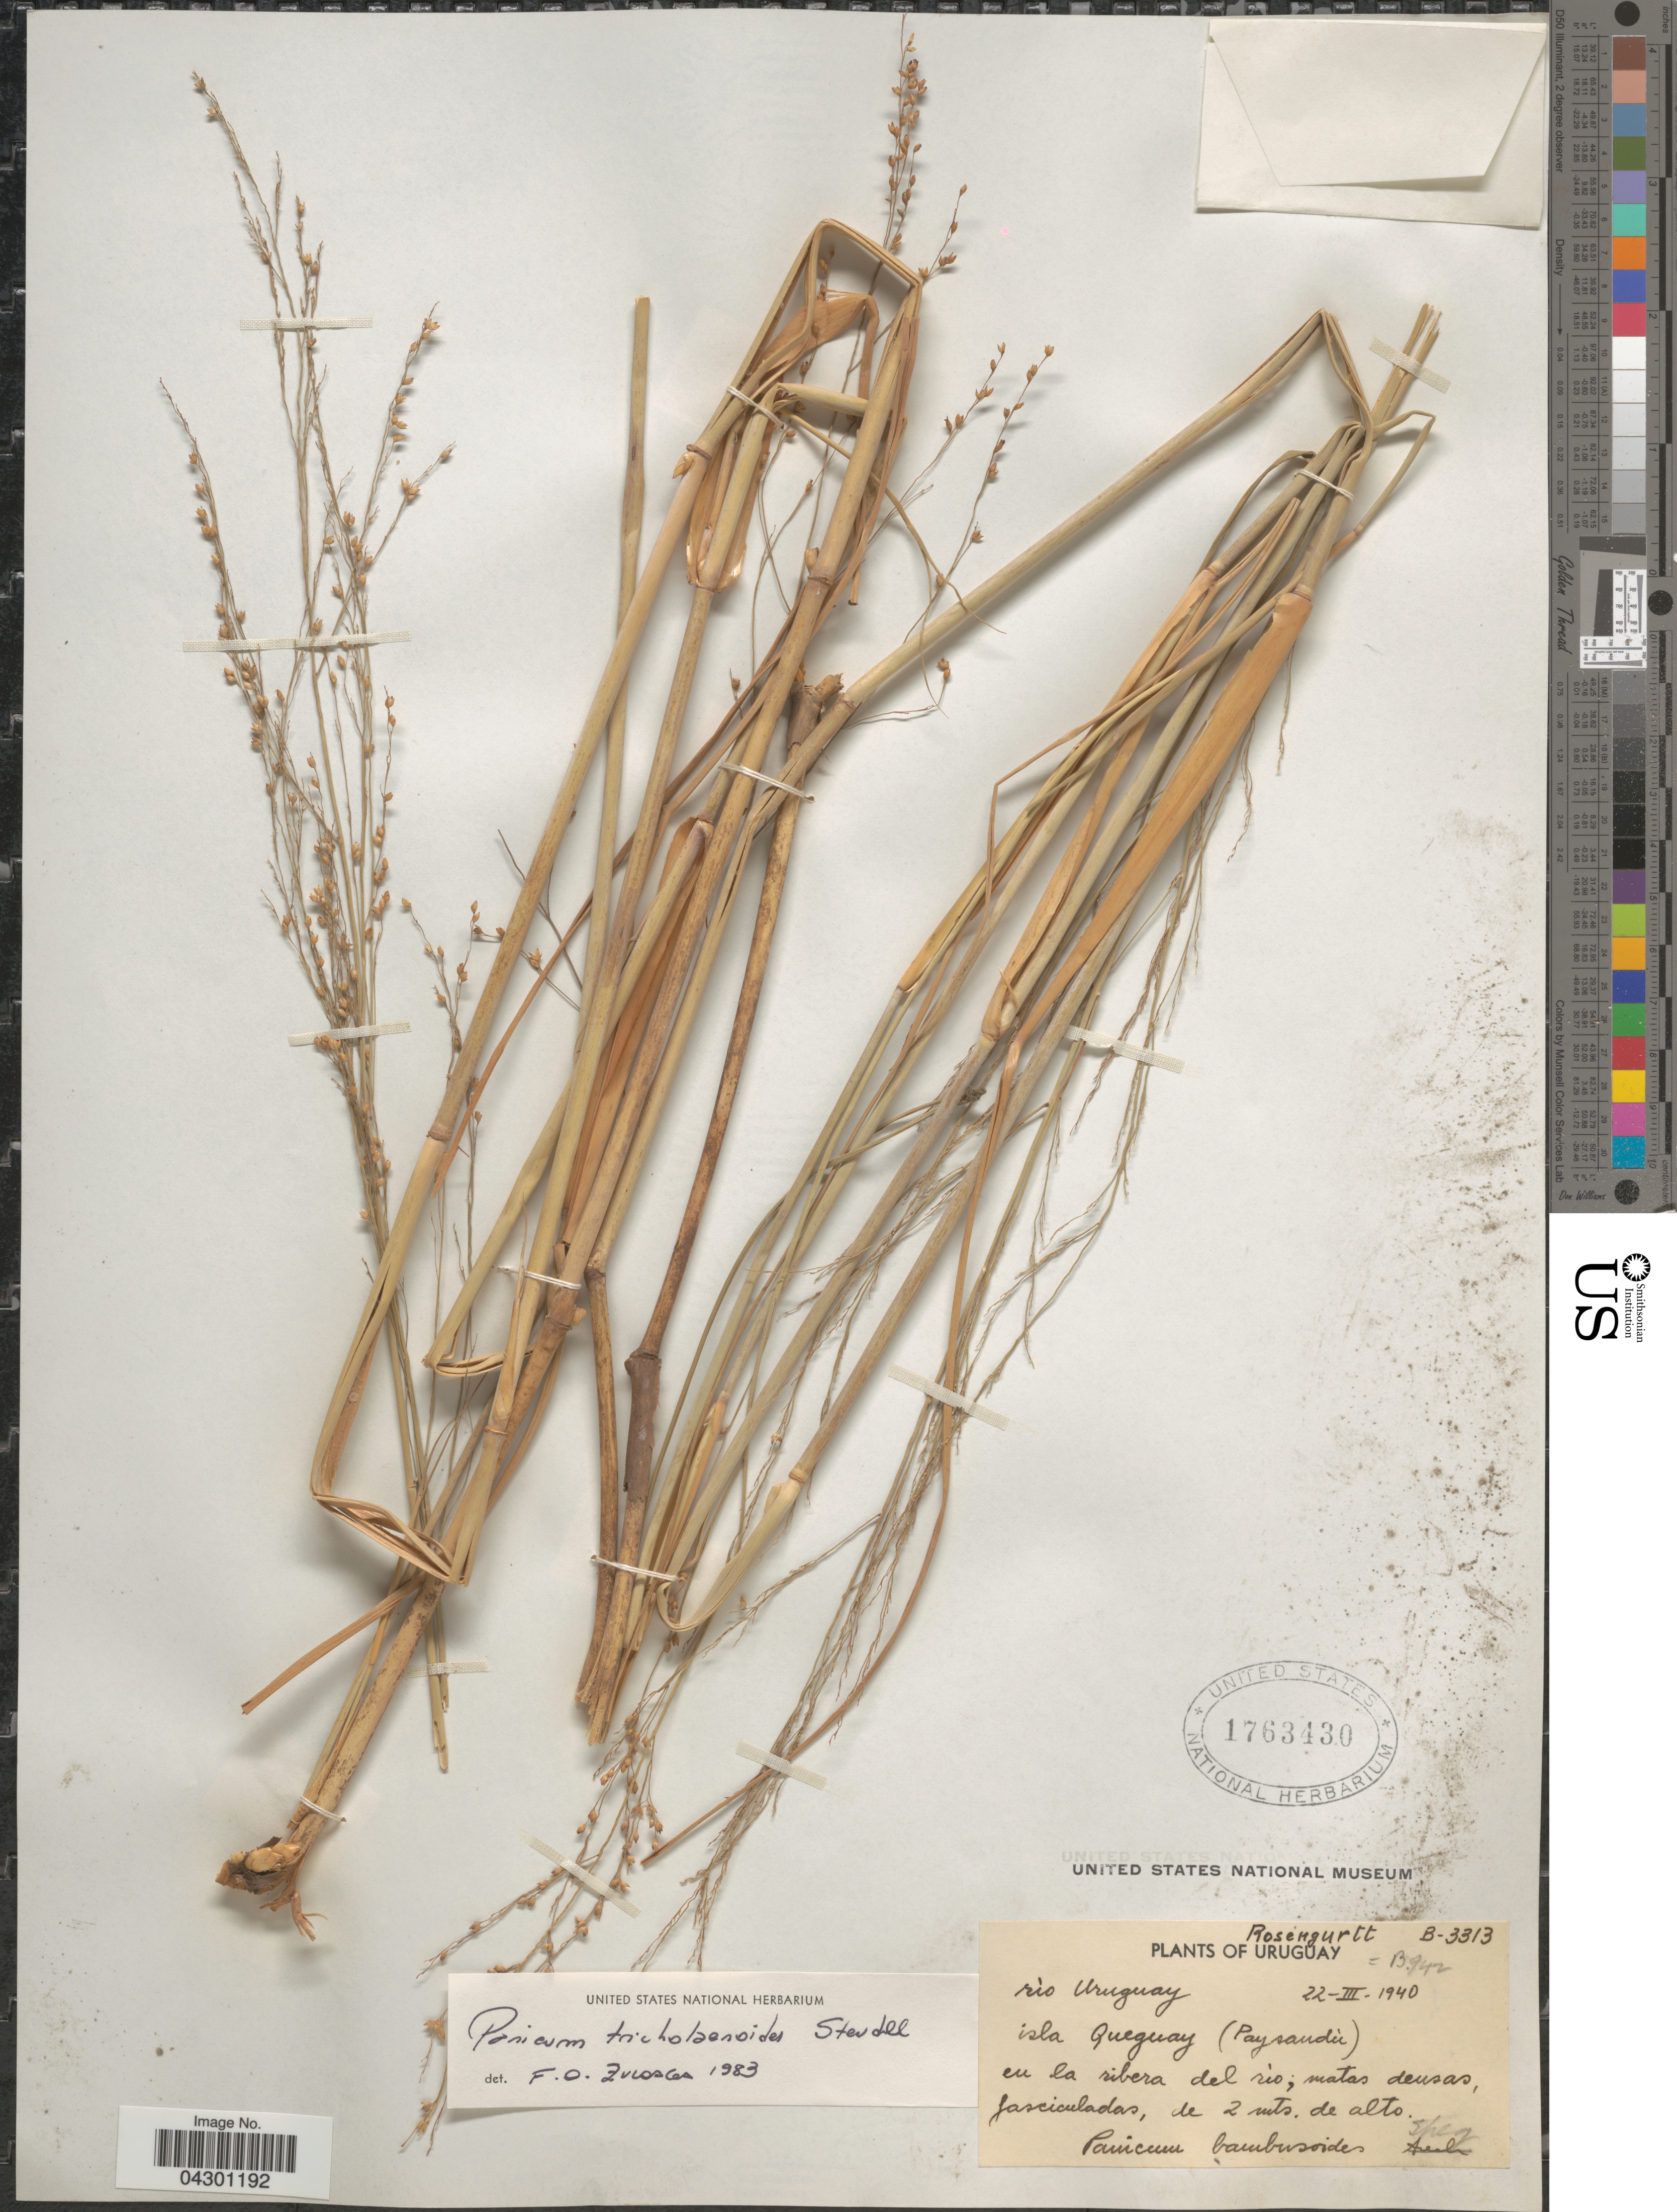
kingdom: Plantae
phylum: Tracheophyta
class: Liliopsida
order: Poales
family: Poaceae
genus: Panicum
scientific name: Panicum tricholaenoides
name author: Steud.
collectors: Rosengurtt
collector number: B-3313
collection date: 1940-03-22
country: Uruguay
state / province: Paysandu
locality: Rìo Uruguay. Isla Queguay. En la ribera del rìo.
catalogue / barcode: US 1763430